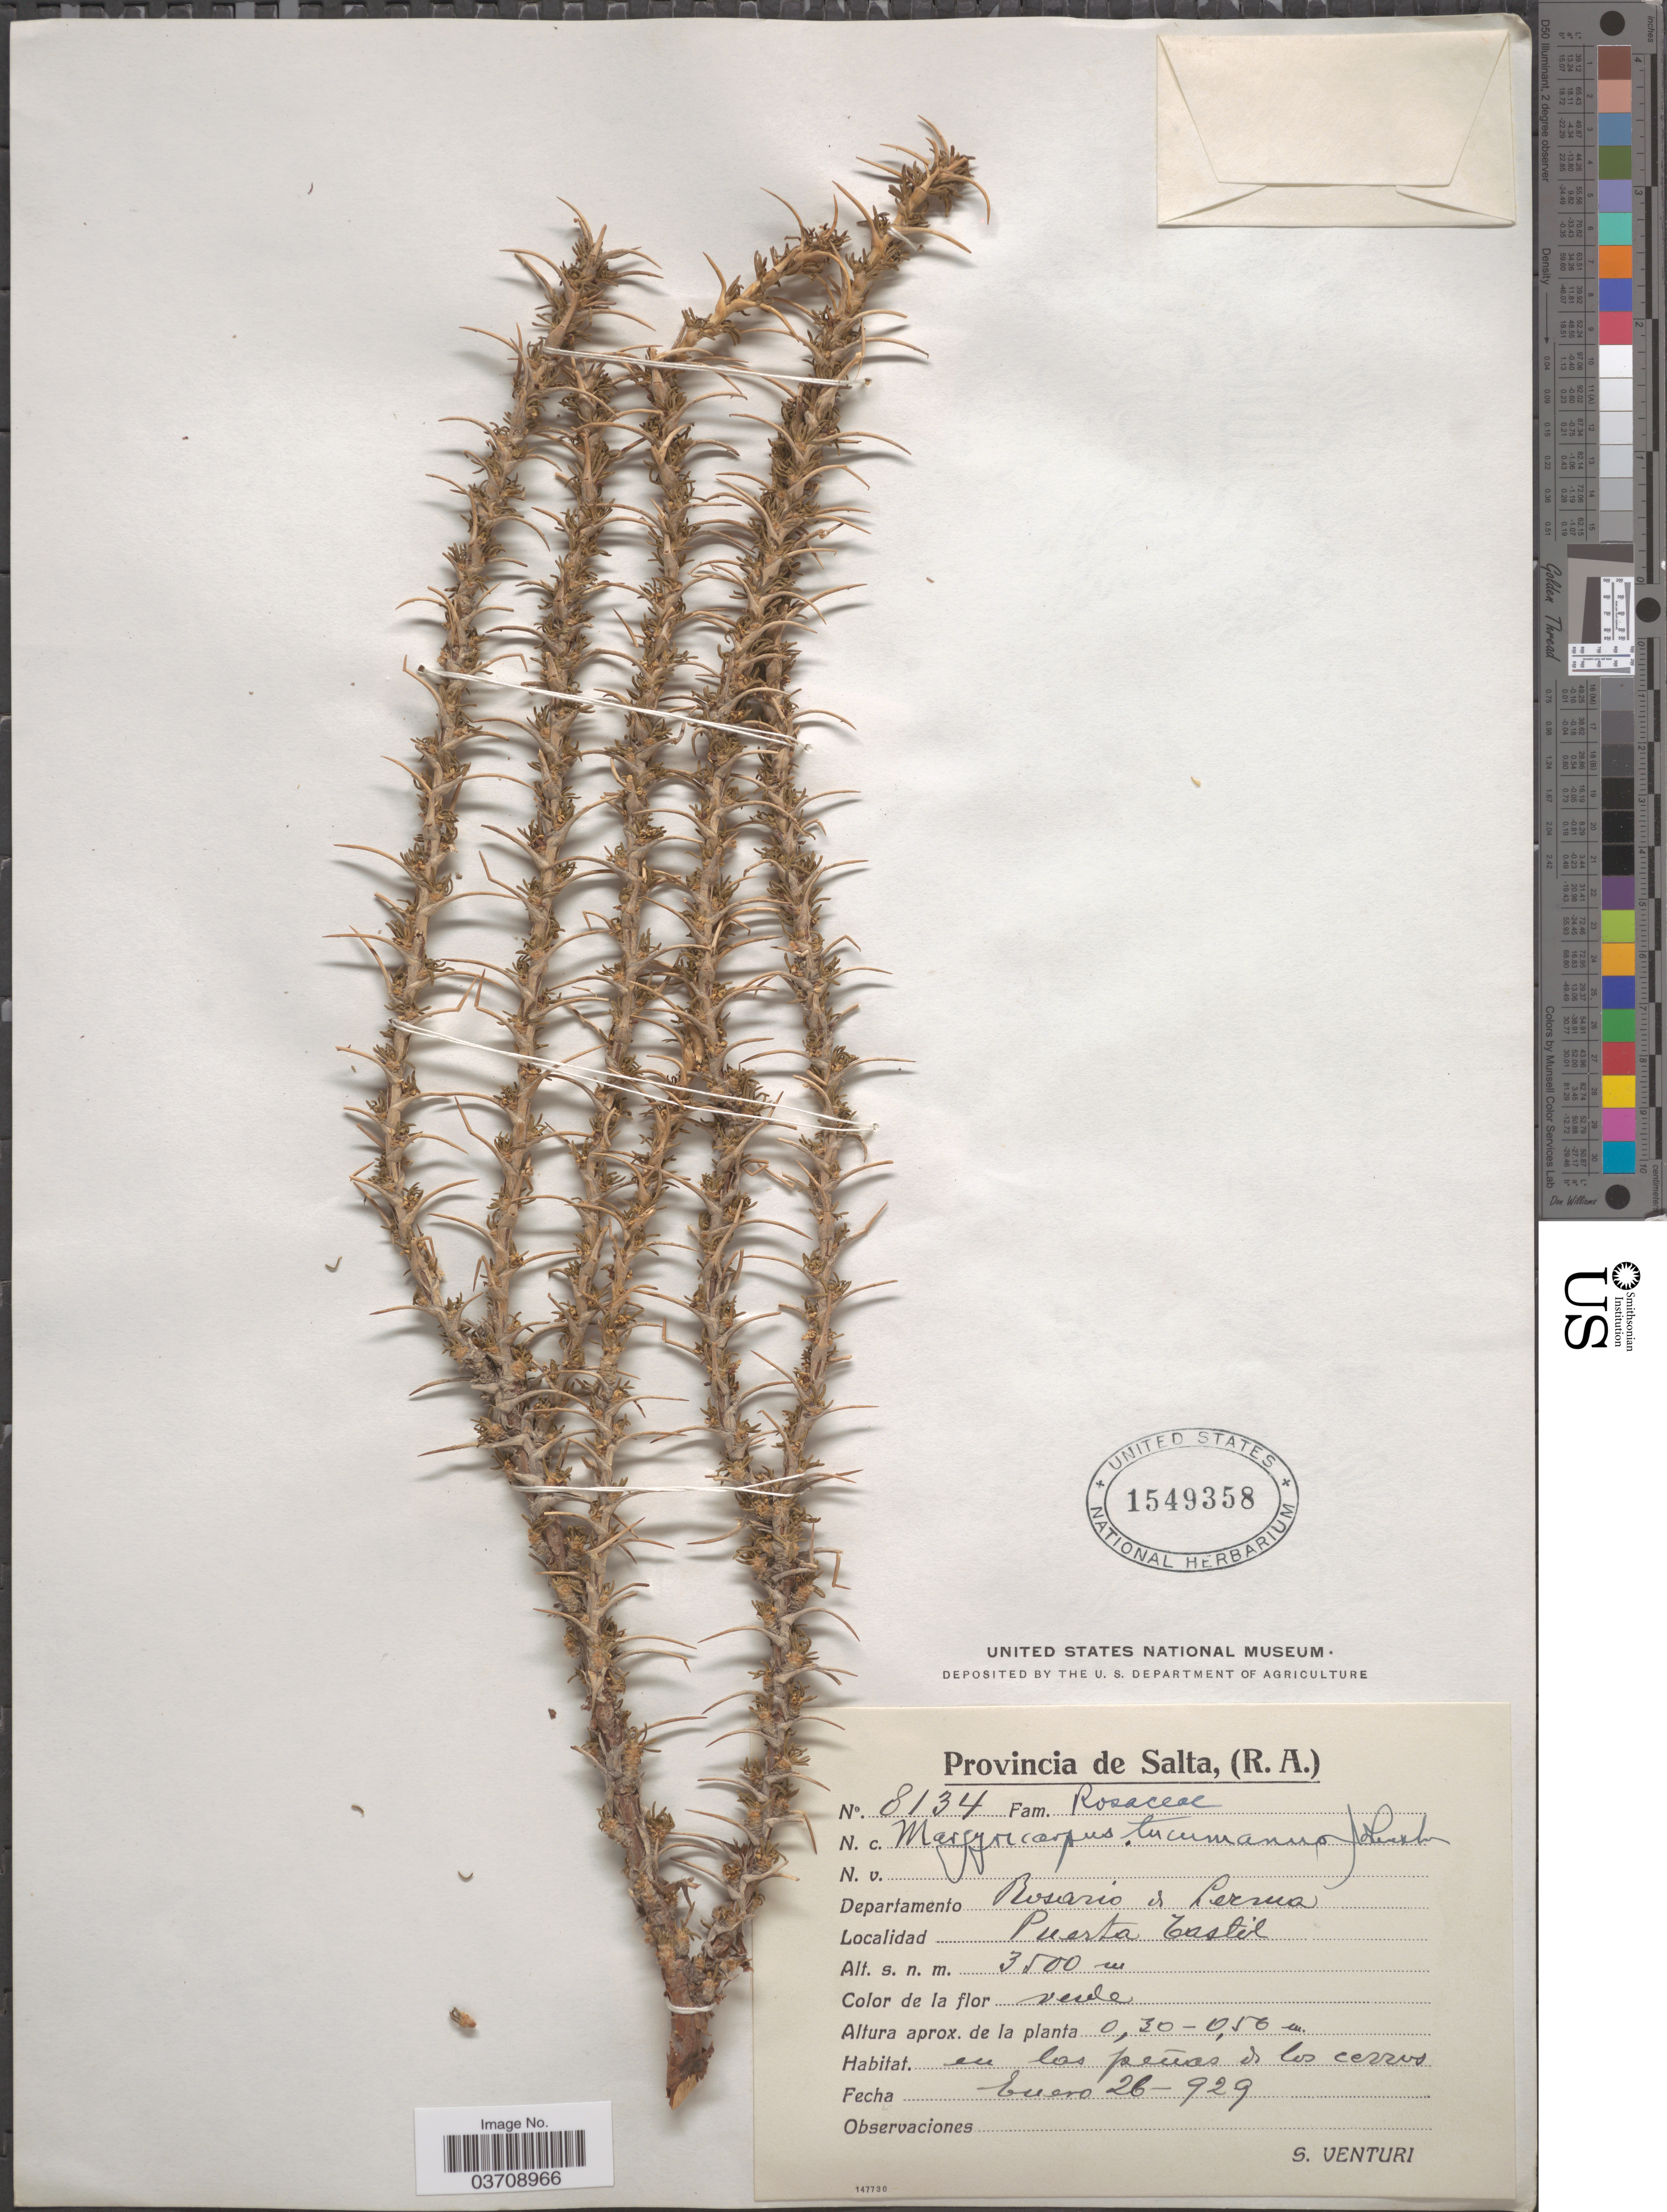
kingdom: Plantae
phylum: Tracheophyta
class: Magnoliopsida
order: Rosales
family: Rosaceae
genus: Margyricarpus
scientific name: Margyricarpus tucumana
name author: Johnst.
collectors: S. Venturi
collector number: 8134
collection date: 1929-01-26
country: Argentina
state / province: Salta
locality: Deparamento Rosario de Lerma. Puerta Tastil.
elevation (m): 3500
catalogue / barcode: US 1549358